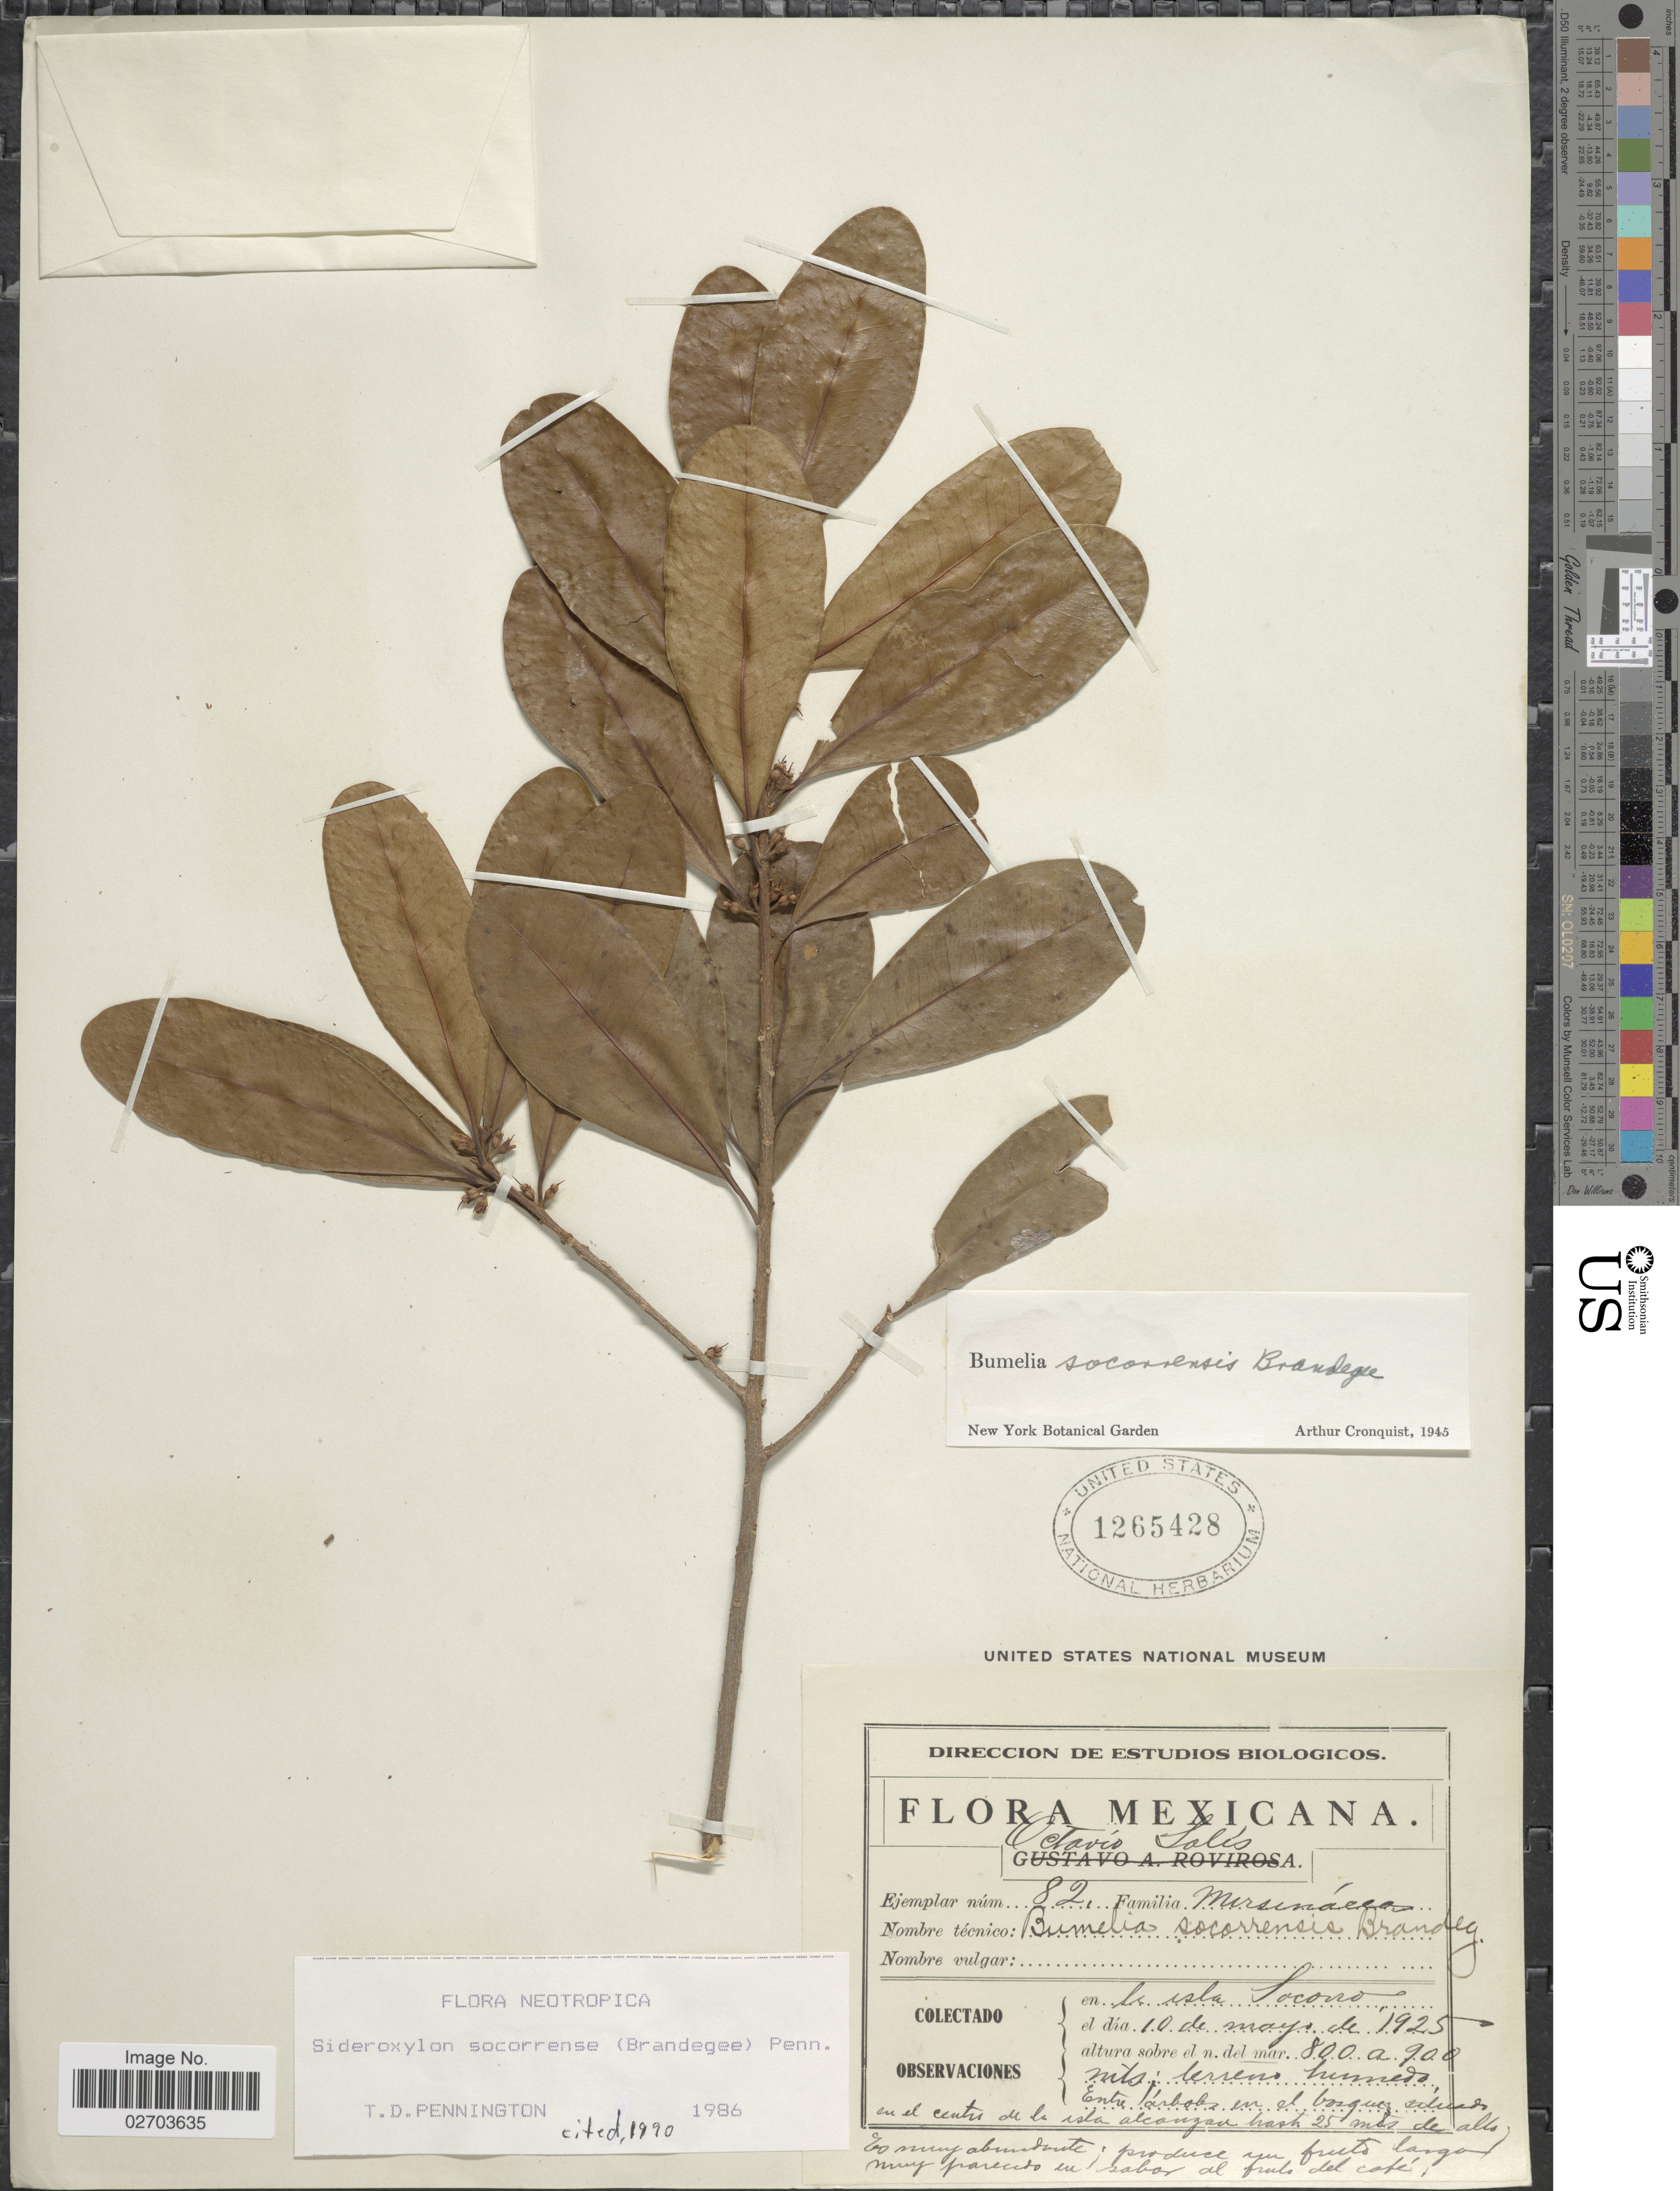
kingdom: Plantae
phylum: Tracheophyta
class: Magnoliopsida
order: Ericales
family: Sapotaceae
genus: Sideroxylon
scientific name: Sideroxylon socorrense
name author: (Brandegee) T.D. Penn.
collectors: O. Solis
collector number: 82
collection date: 1925-05-10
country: Mexico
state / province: Colima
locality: La isla Socorro, en el centro de la isla alcanzar hasta 25 mts de alto.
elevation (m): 800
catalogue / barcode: US 1265428